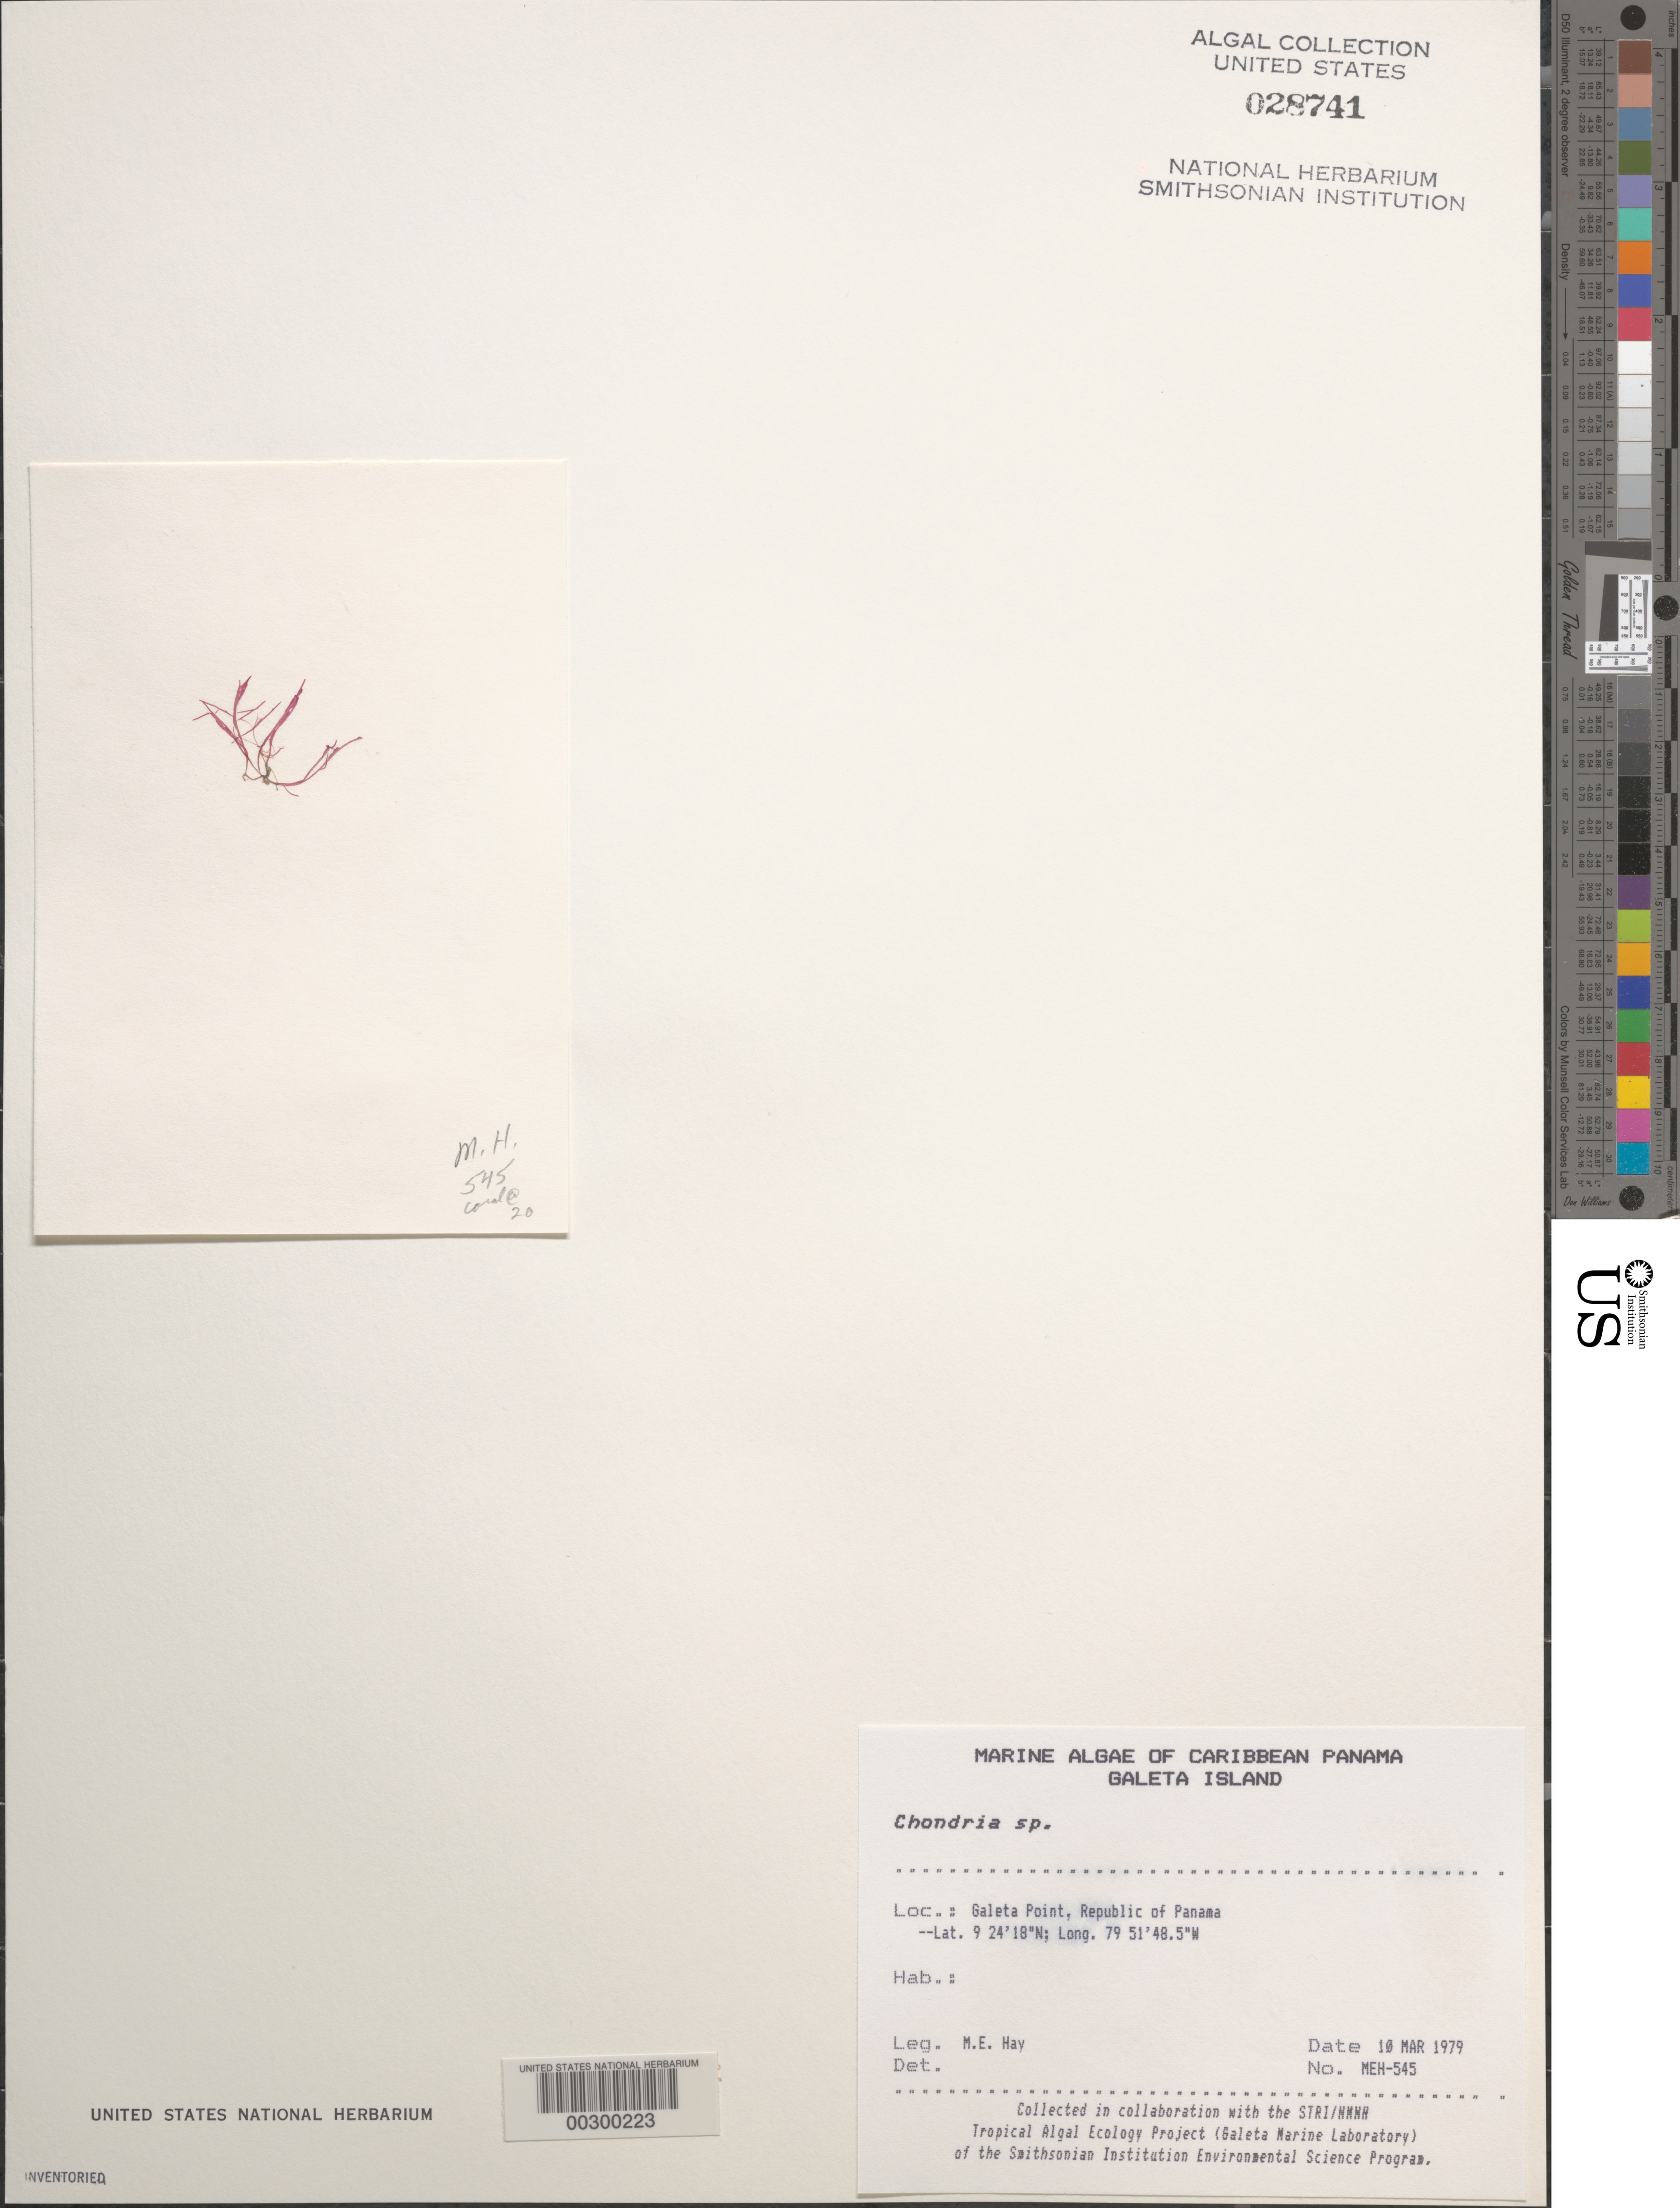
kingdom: Plantae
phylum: Rhodophyta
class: Florideophyceae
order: Ceramiales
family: Rhodomelaceae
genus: Chondria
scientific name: Chondria sp.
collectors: M. E. Hay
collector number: MEH-545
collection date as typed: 10 Mar 1979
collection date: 1979-03-10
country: Panama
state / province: Colón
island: Galeta Island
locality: Galeta Point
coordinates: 9 24' 18" N, 79 51' 48.5" W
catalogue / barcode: US 28741